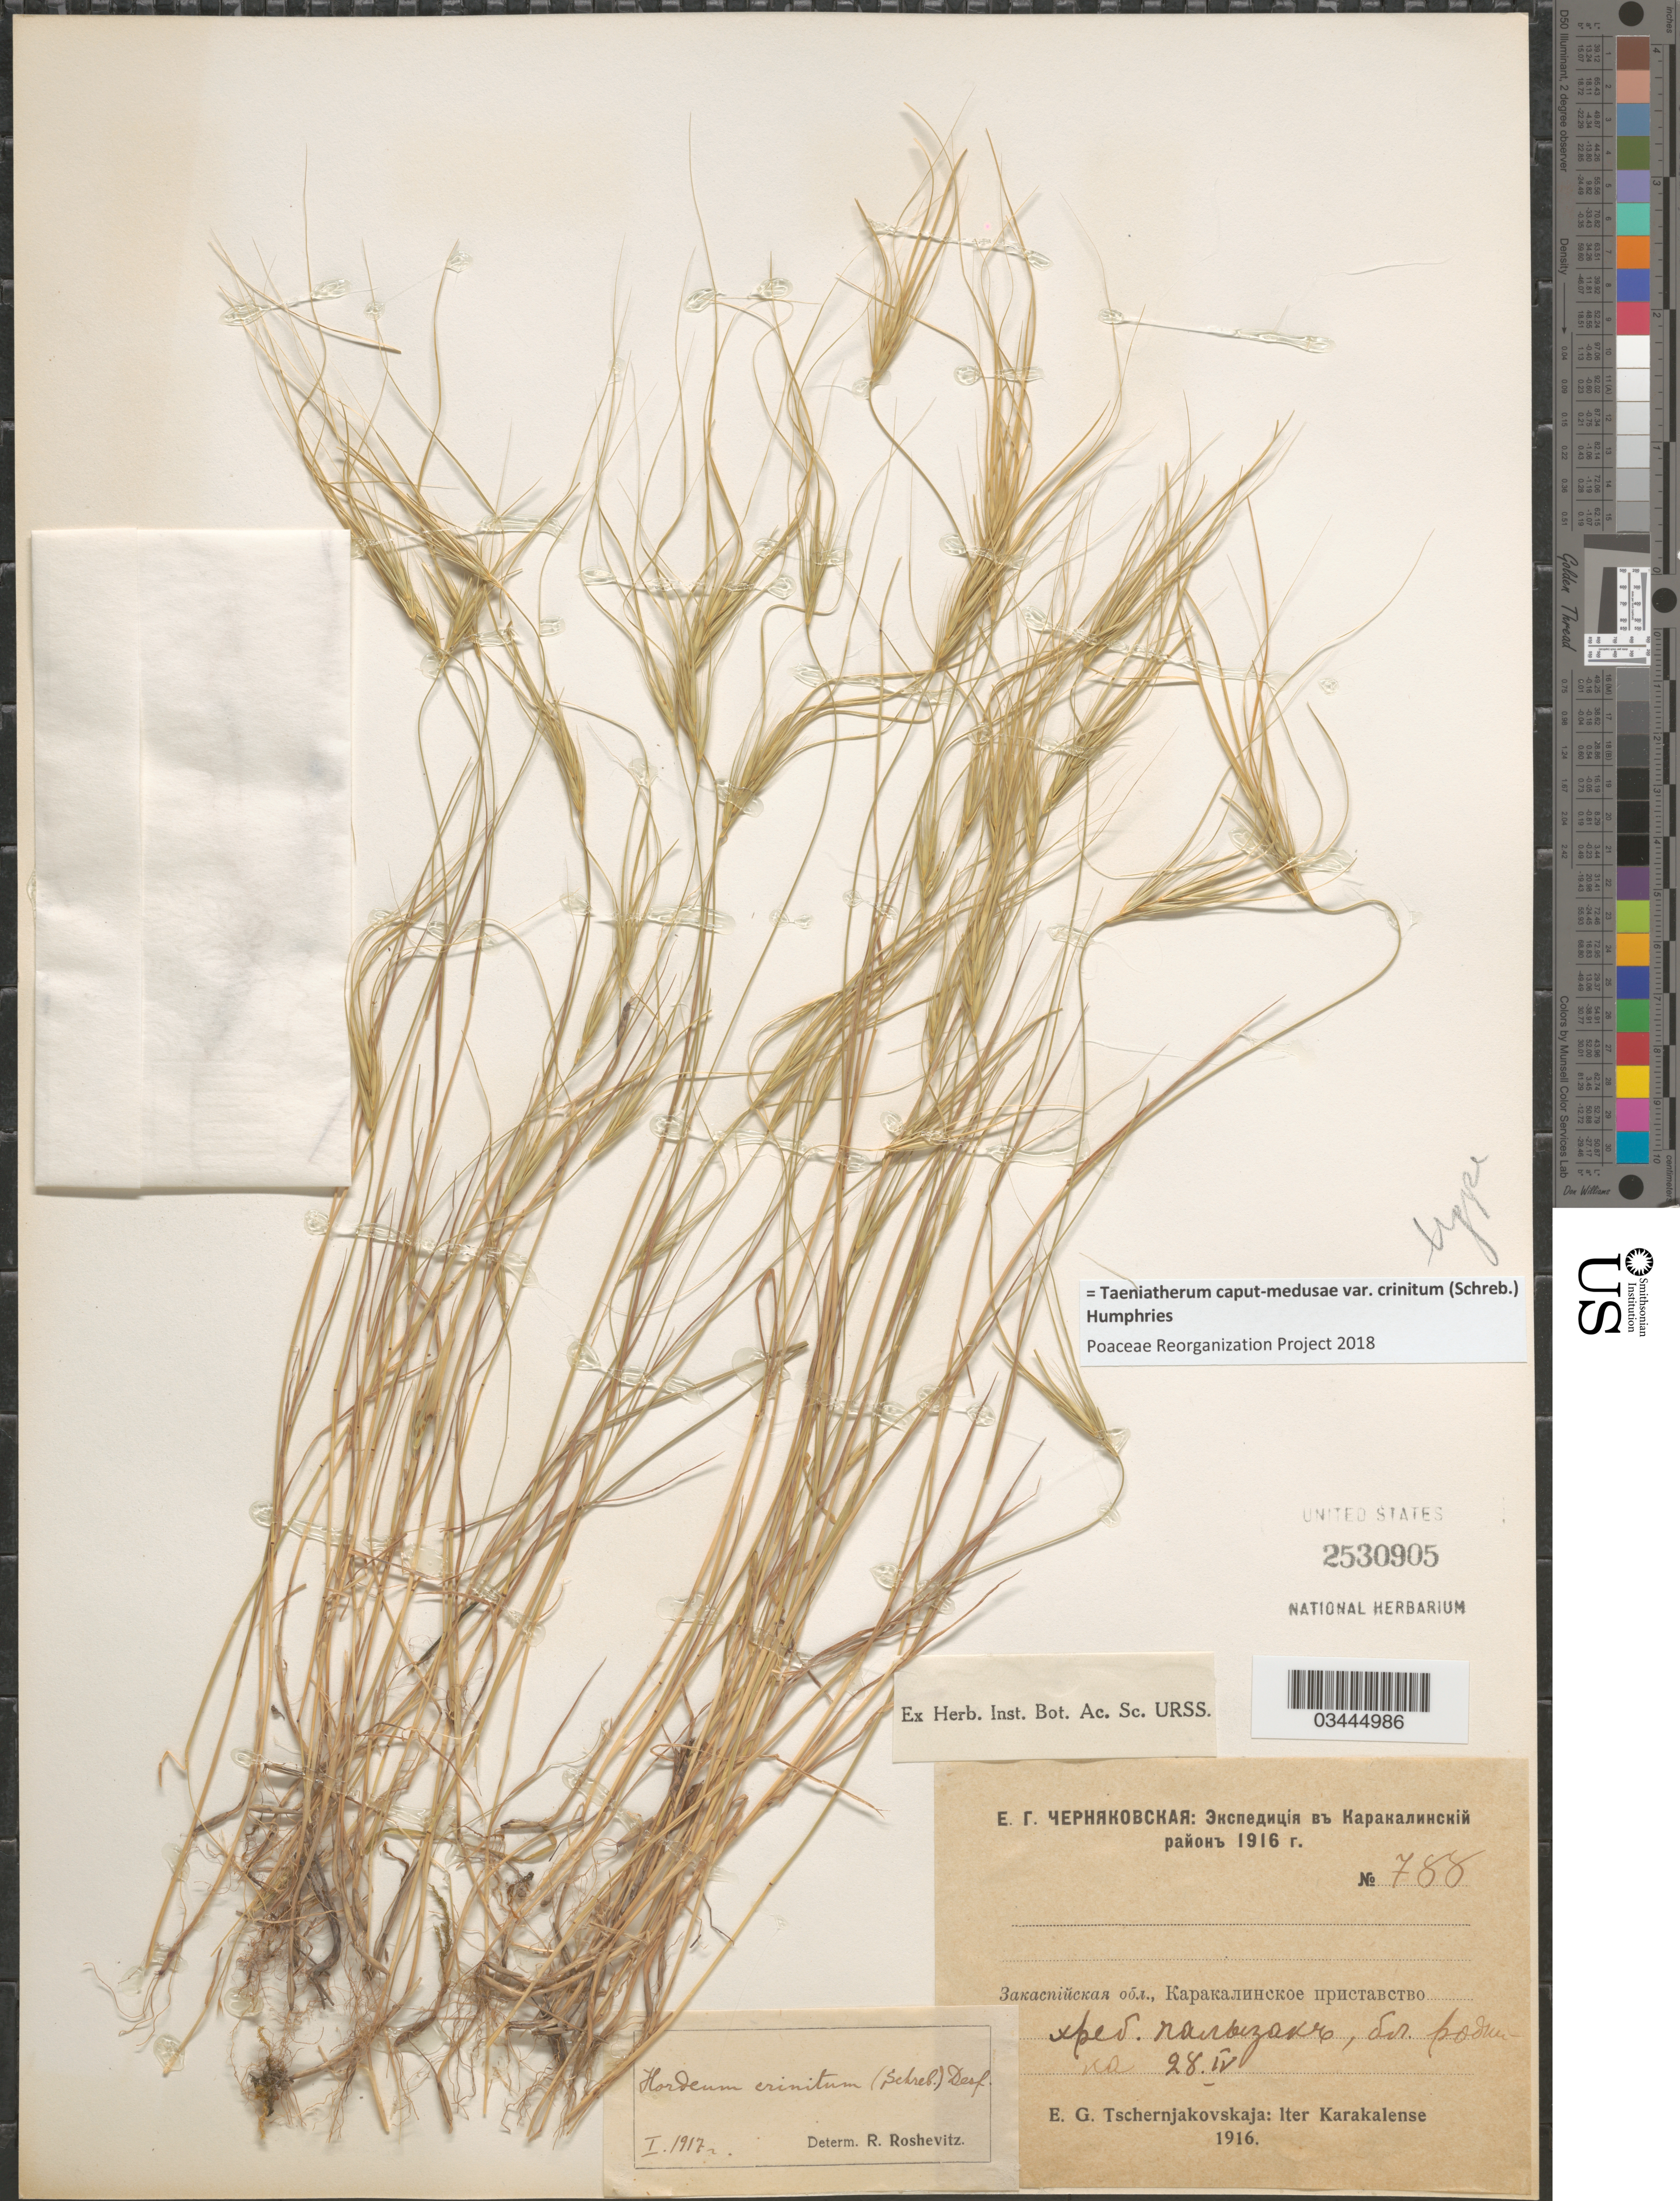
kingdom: Plantae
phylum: Tracheophyta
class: Liliopsida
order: Poales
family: Poaceae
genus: Taeniatherum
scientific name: Taeniatherum caput-medusae var. crinitum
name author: (Schreb.) Humphries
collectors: E. Tschernjakovskaja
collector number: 788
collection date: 1916-04-28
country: Turkmenistan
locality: Iter Karakalense. Ridge Palyzan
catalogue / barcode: US 2530905